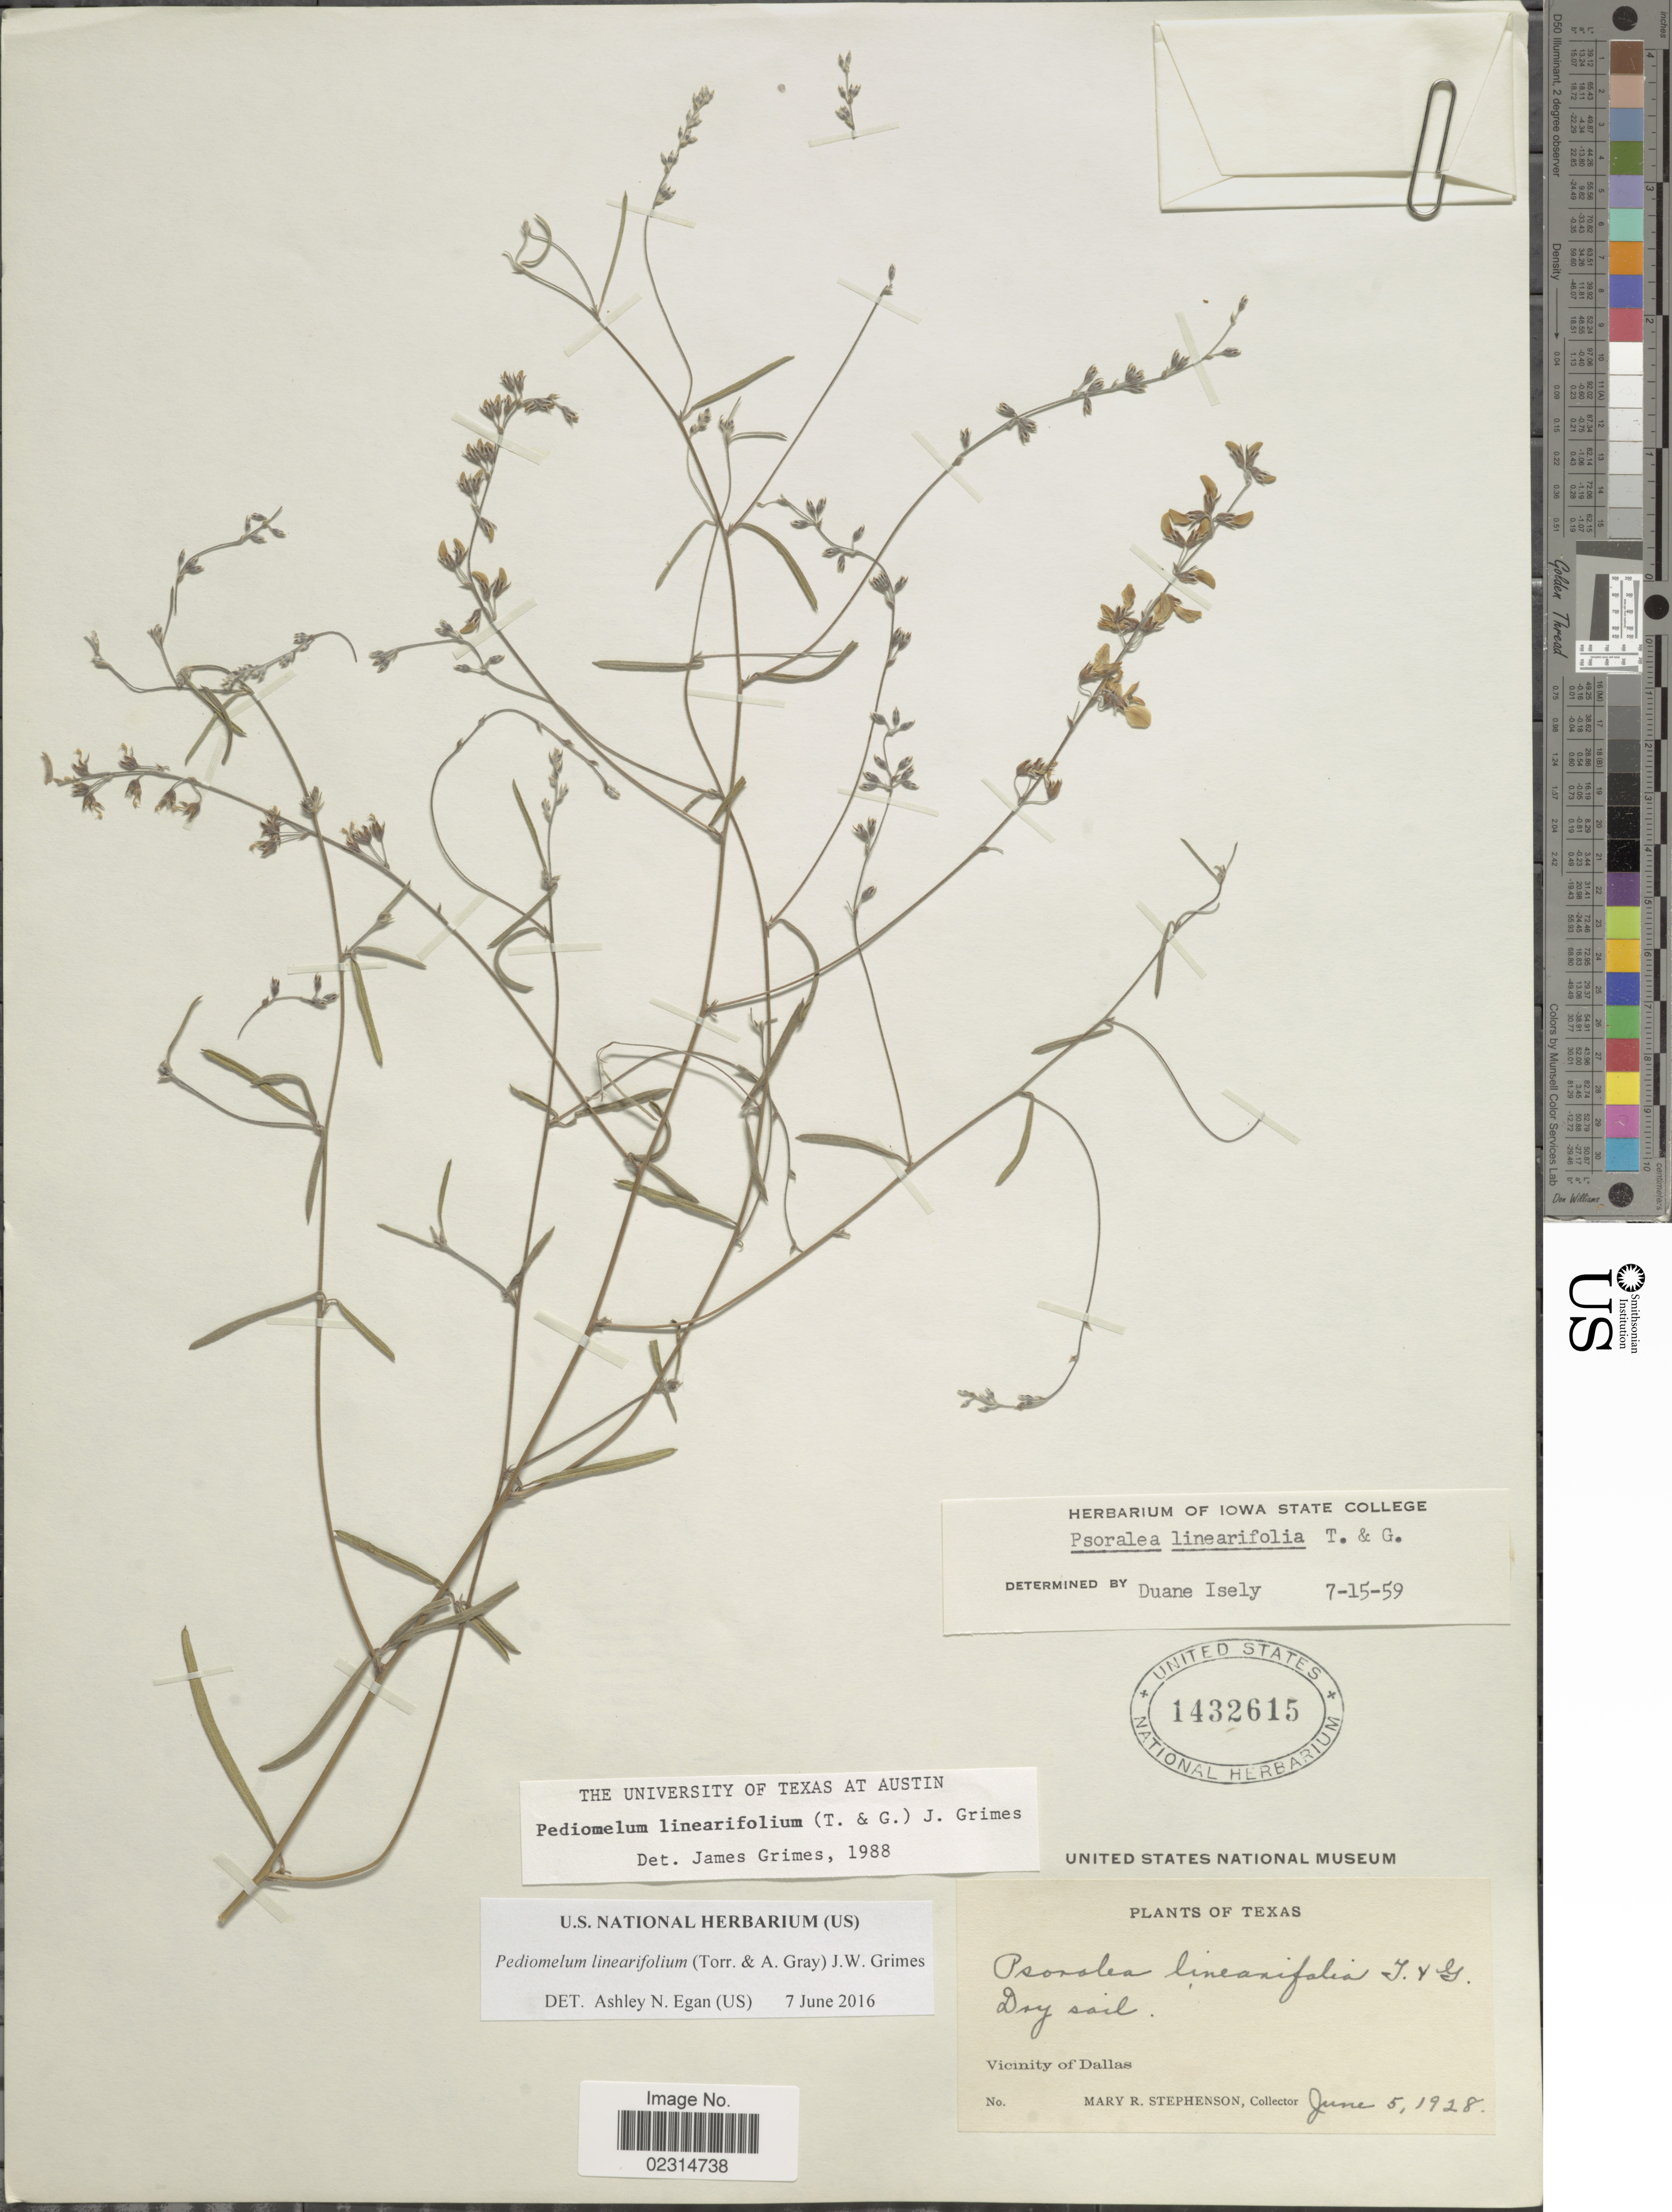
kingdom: Plantae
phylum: Tracheophyta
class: Magnoliopsida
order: Fabales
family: Fabaceae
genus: Pediomelum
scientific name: Pediomelum linearifolium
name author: (Torr. & A. Gray) J.W. Grimes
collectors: M. Stephenson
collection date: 1928-06-05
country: United States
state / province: Texas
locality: Dry soil, Vicinity of Dallas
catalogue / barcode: US 1432615